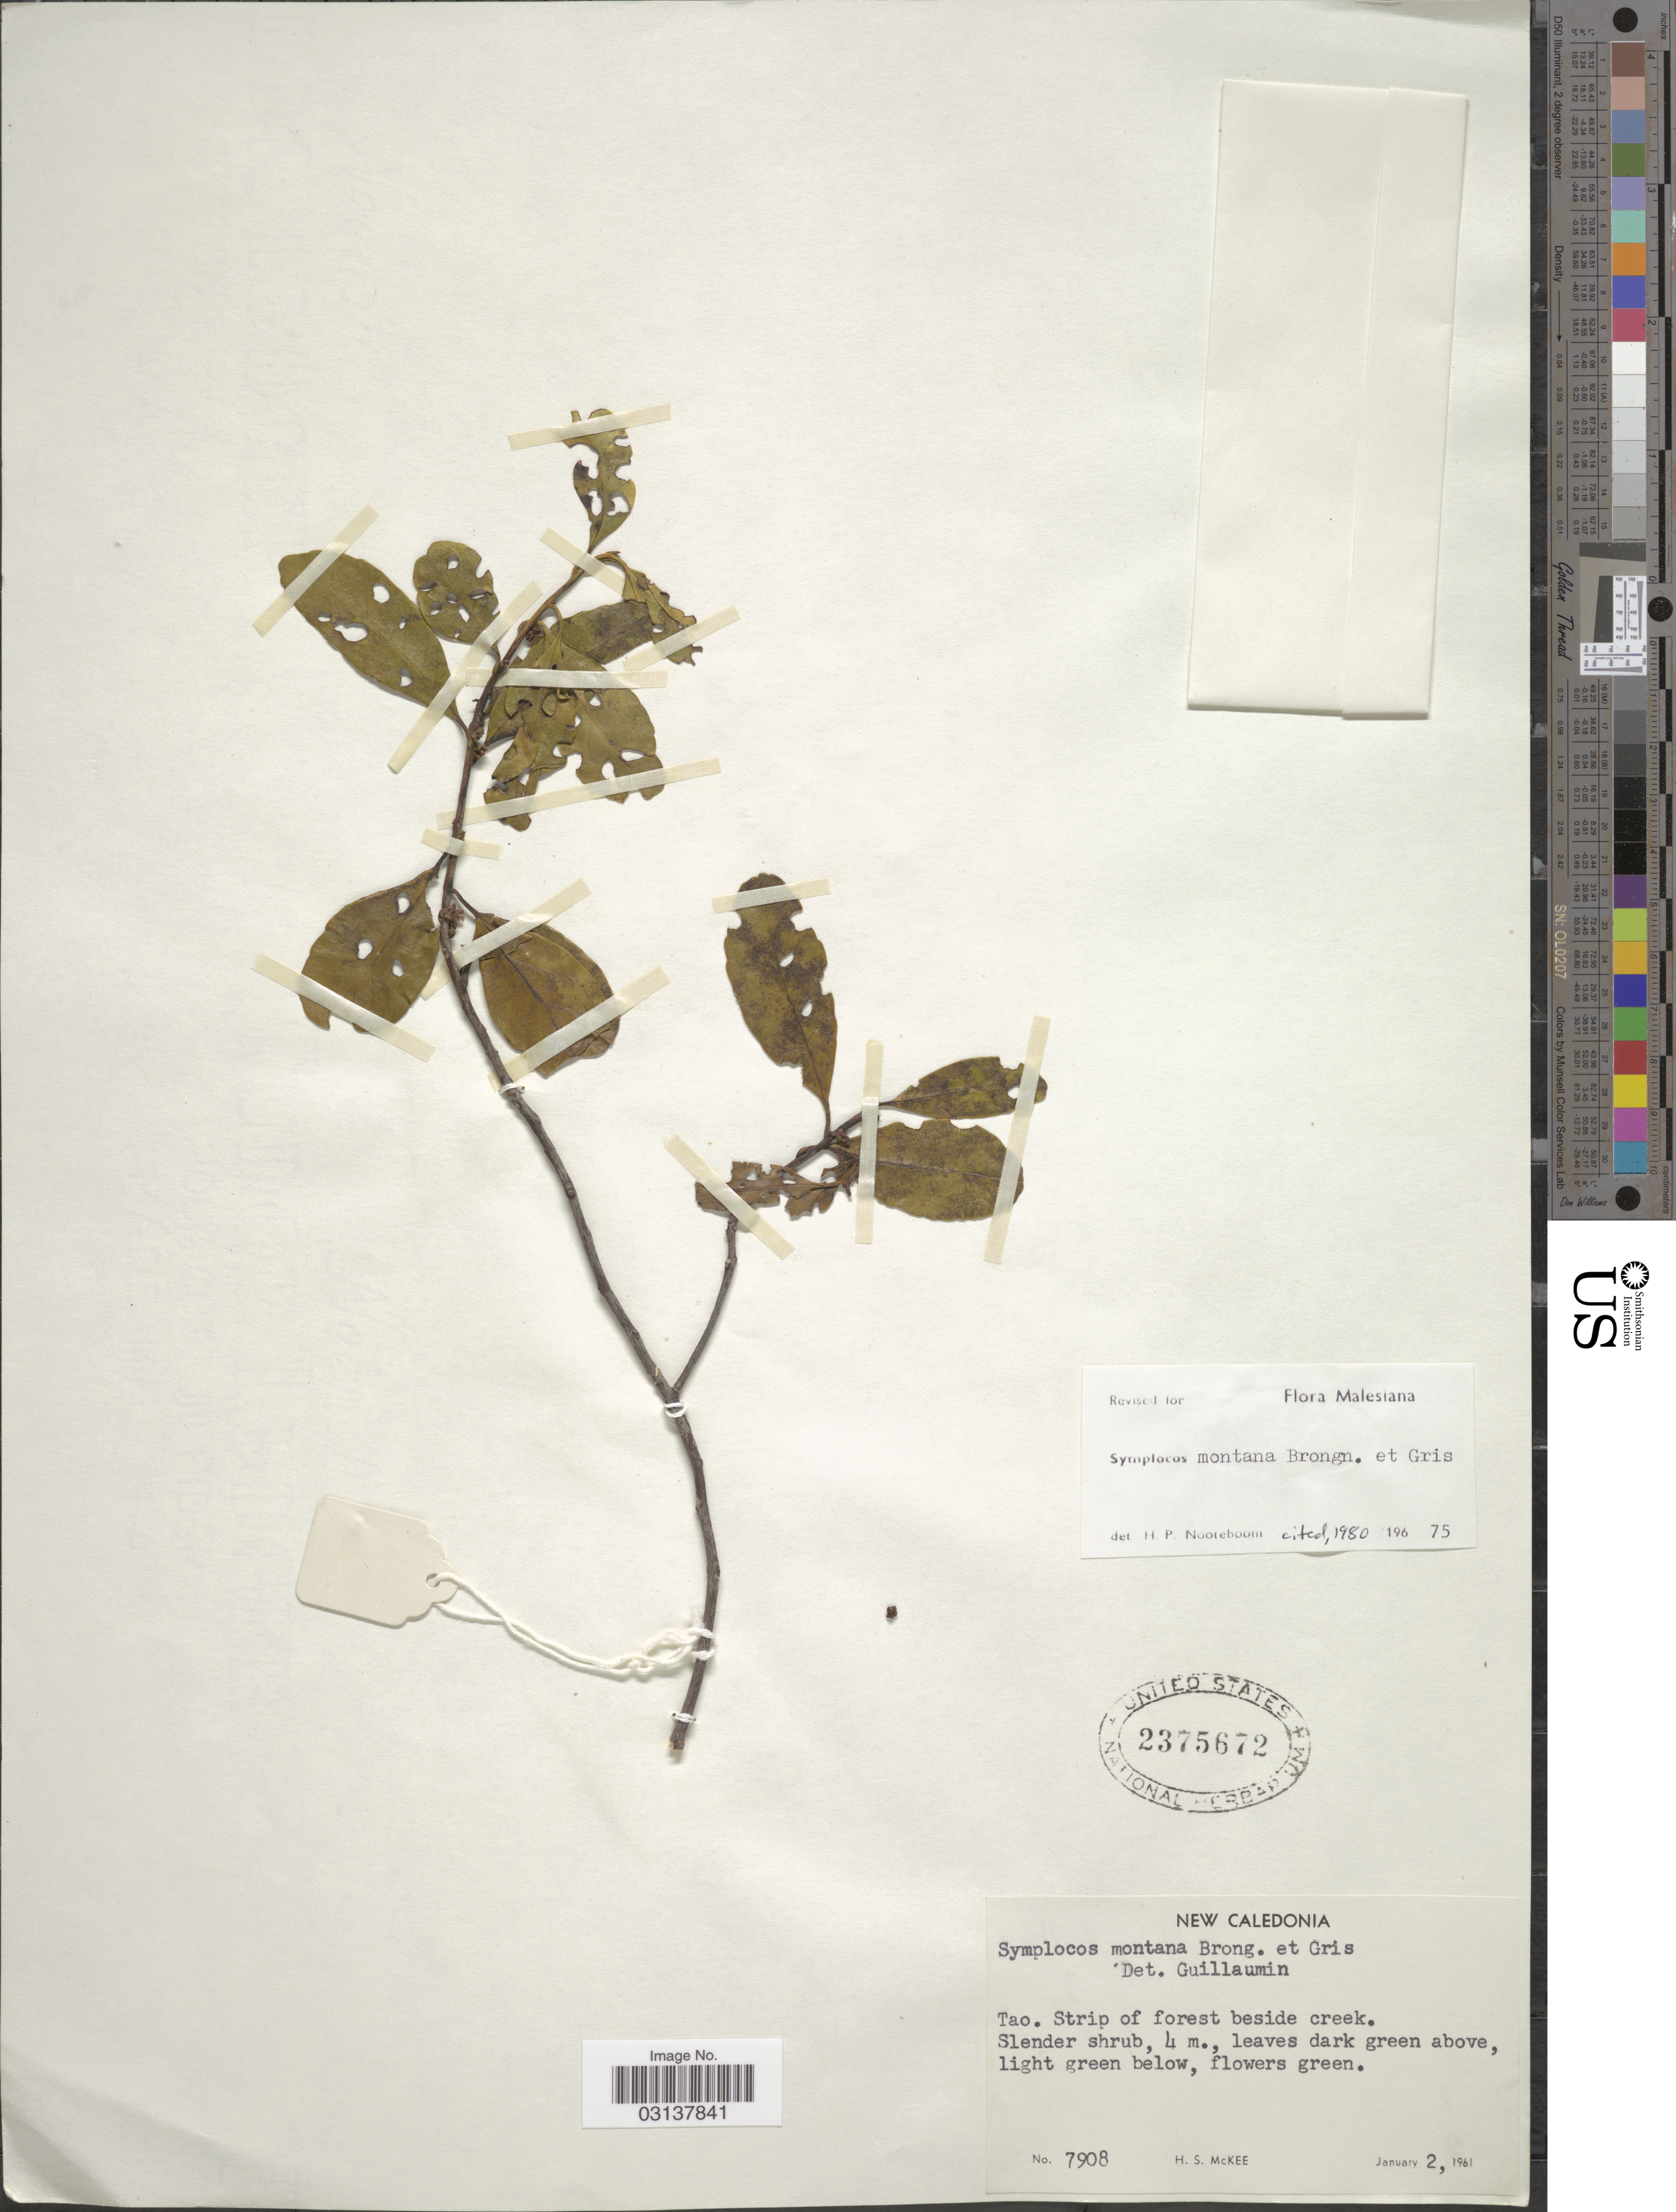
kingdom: Plantae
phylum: Tracheophyta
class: Magnoliopsida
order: Ericales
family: Symplocaceae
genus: Symplocos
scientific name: Symplocos montana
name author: Brongn. & Gris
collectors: H. S. McKee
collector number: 7908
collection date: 1961-01-02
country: New Caledonia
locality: Tao. Strip of forest beside creek.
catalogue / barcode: US 2375672